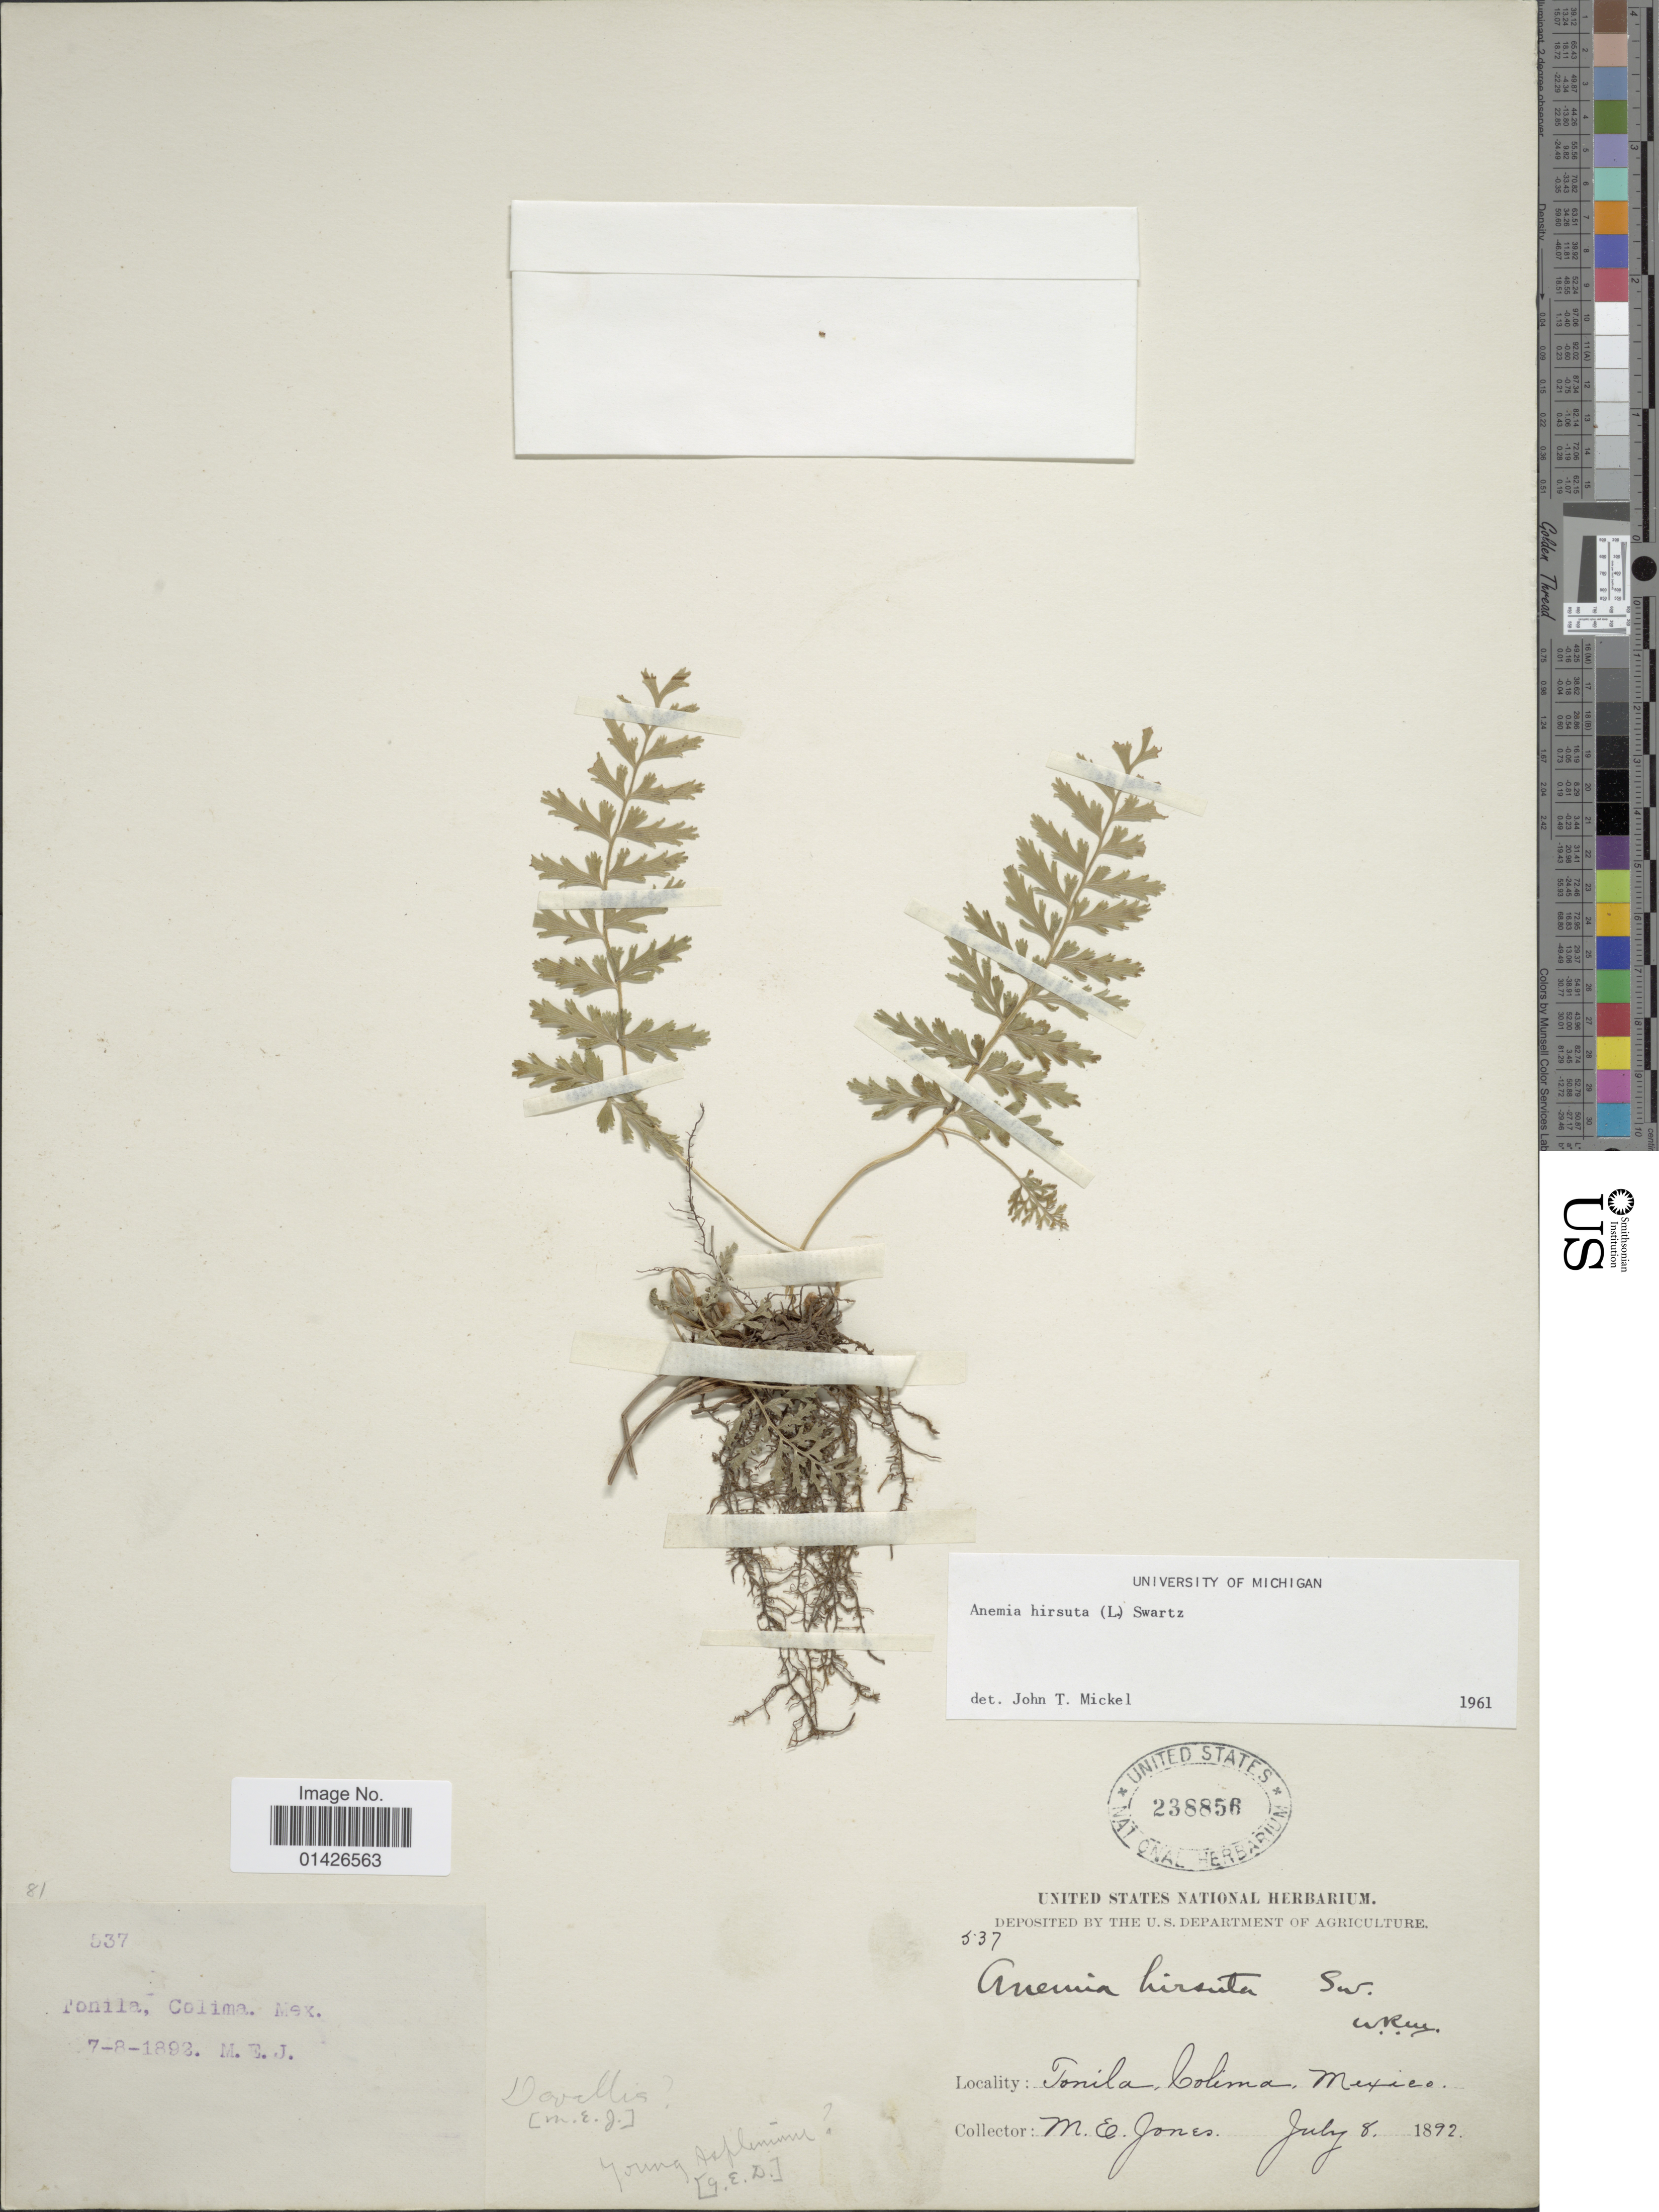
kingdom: Plantae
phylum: Tracheophyta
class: Polypodiopsida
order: Schizaeales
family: Anemiaceae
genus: Anemia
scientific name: Anemia hirsuta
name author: (L.) Sw.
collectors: M. E. Jones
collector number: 537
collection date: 1892-07-08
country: Mexico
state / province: Colima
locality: Tonila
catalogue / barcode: US 238856